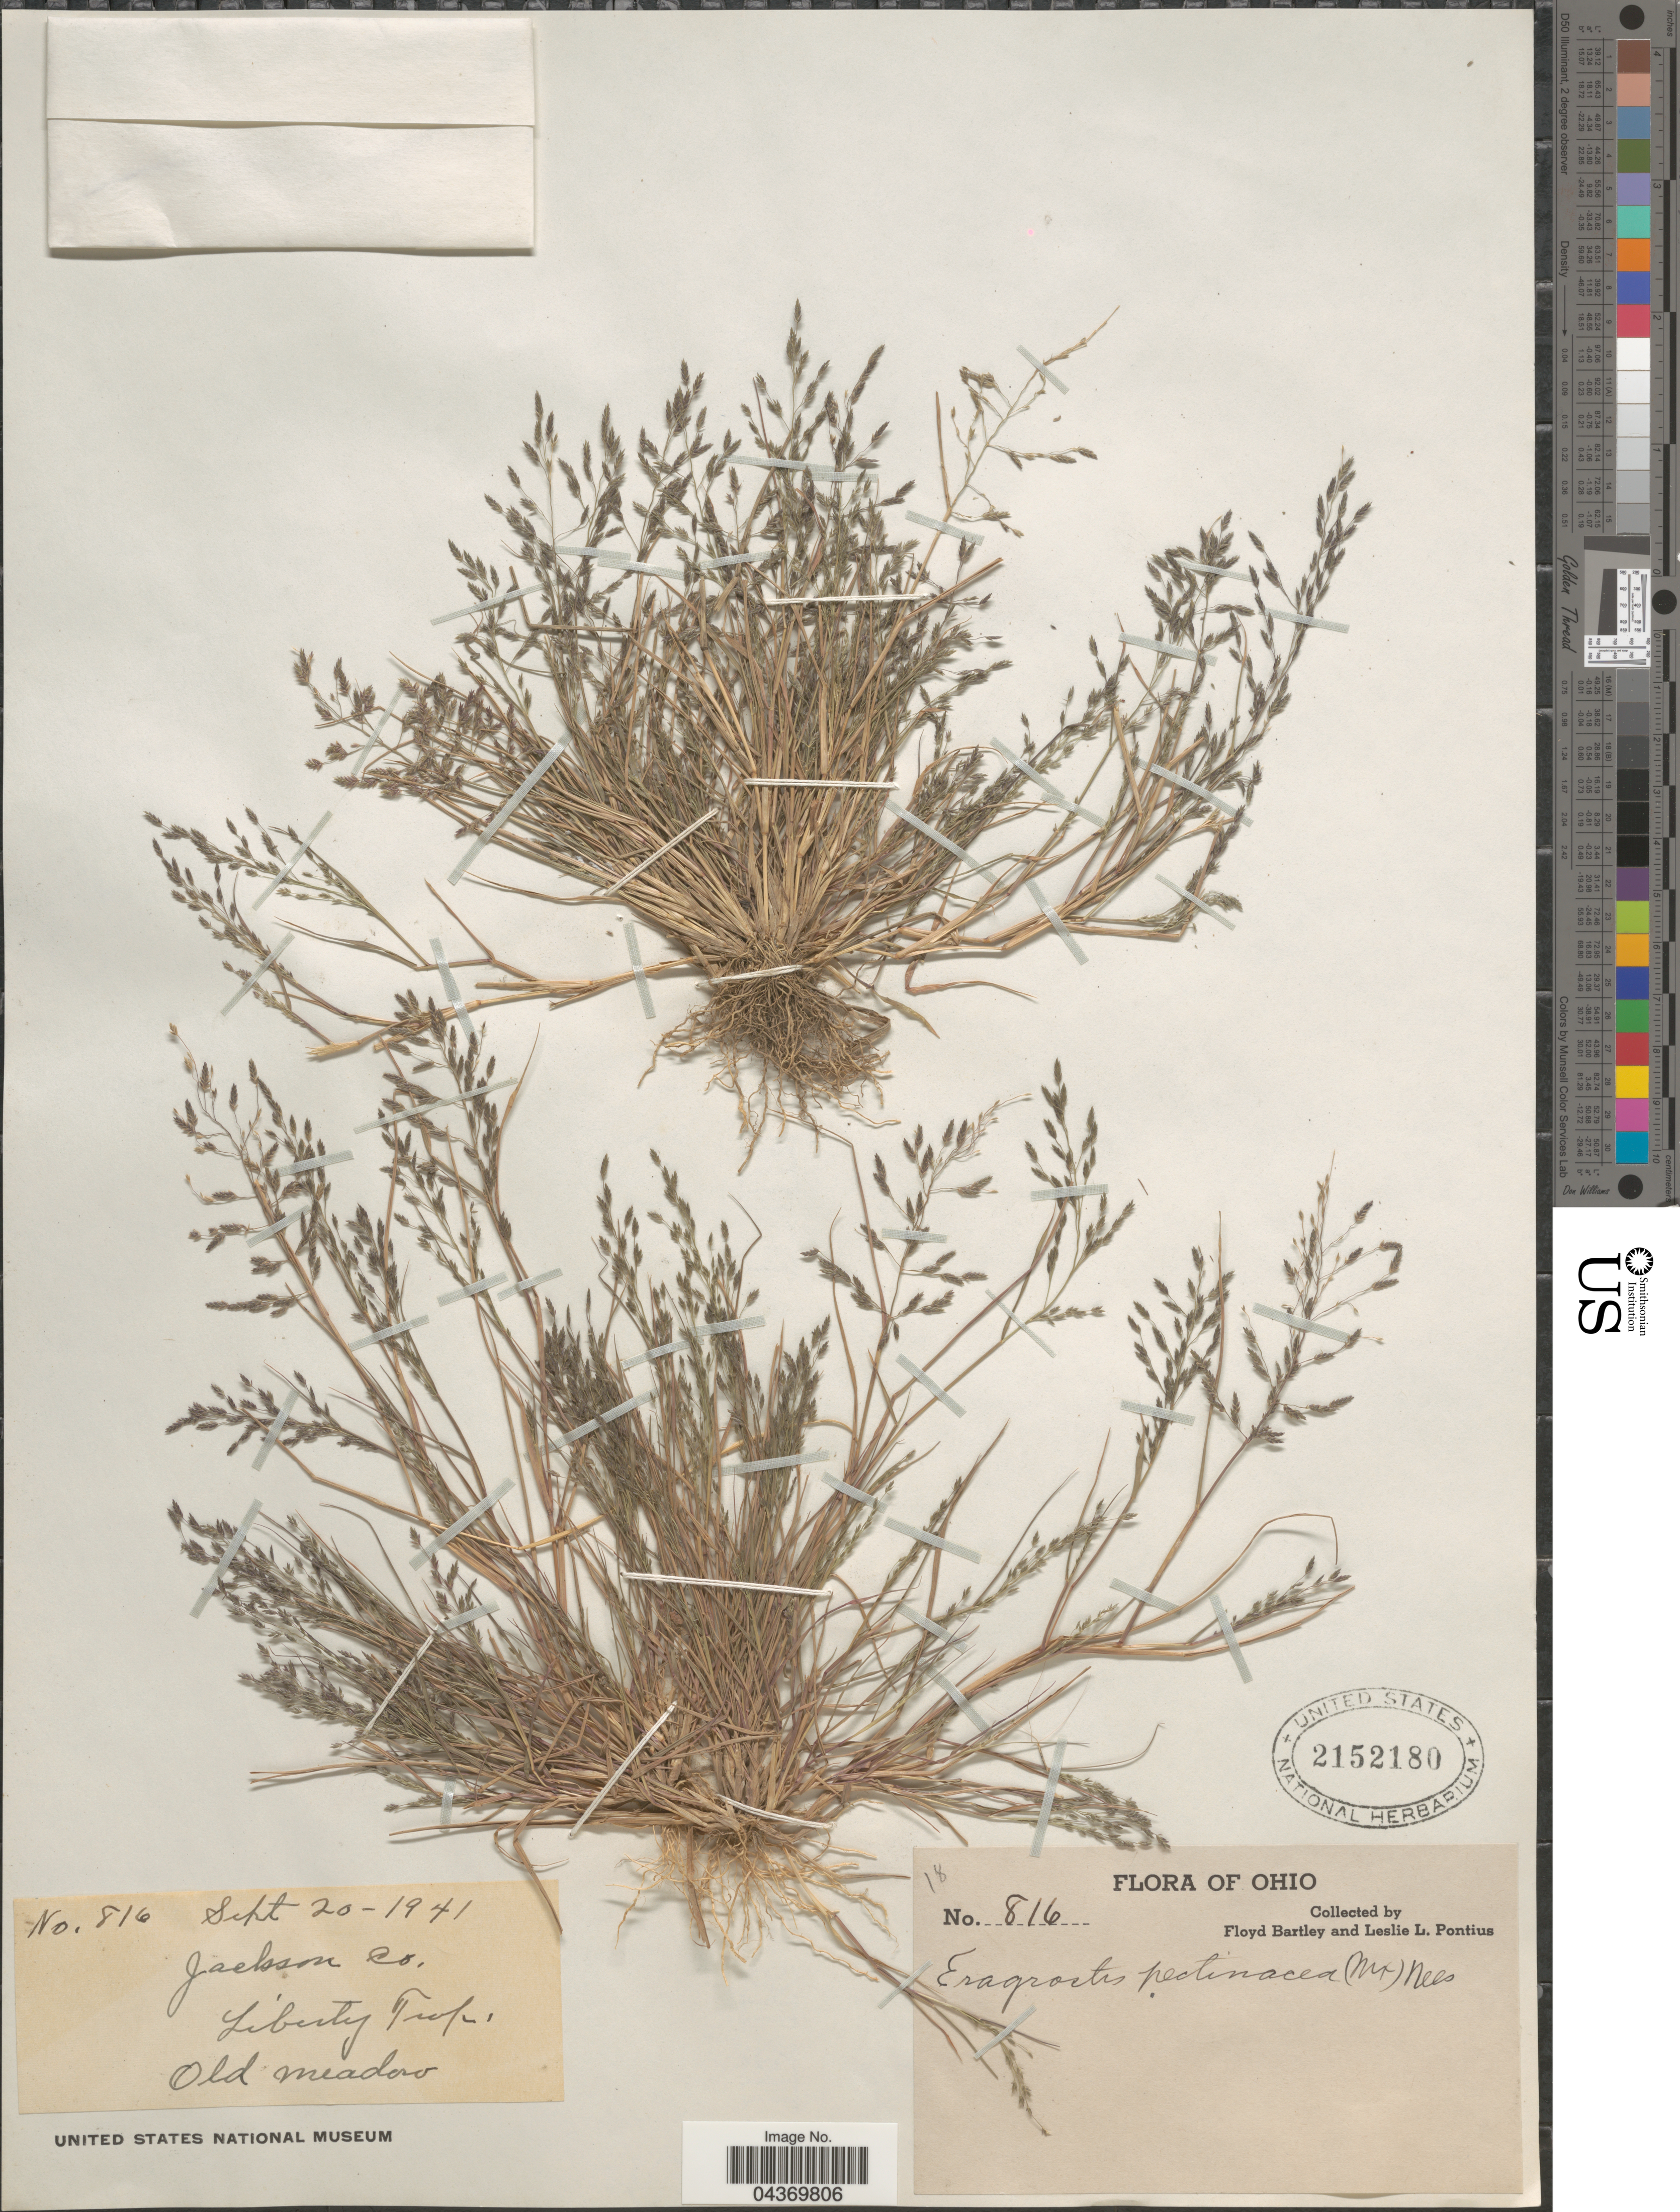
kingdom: Plantae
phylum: Tracheophyta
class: Liliopsida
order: Poales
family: Poaceae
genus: Eragrostis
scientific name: Eragrostis pectinacea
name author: (Michx.) Nees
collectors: F. Bartley & L. Pontius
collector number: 816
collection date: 1941-09-20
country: United States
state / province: Ohio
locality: Jackson Co. Liberty Twp.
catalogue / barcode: US 2152180